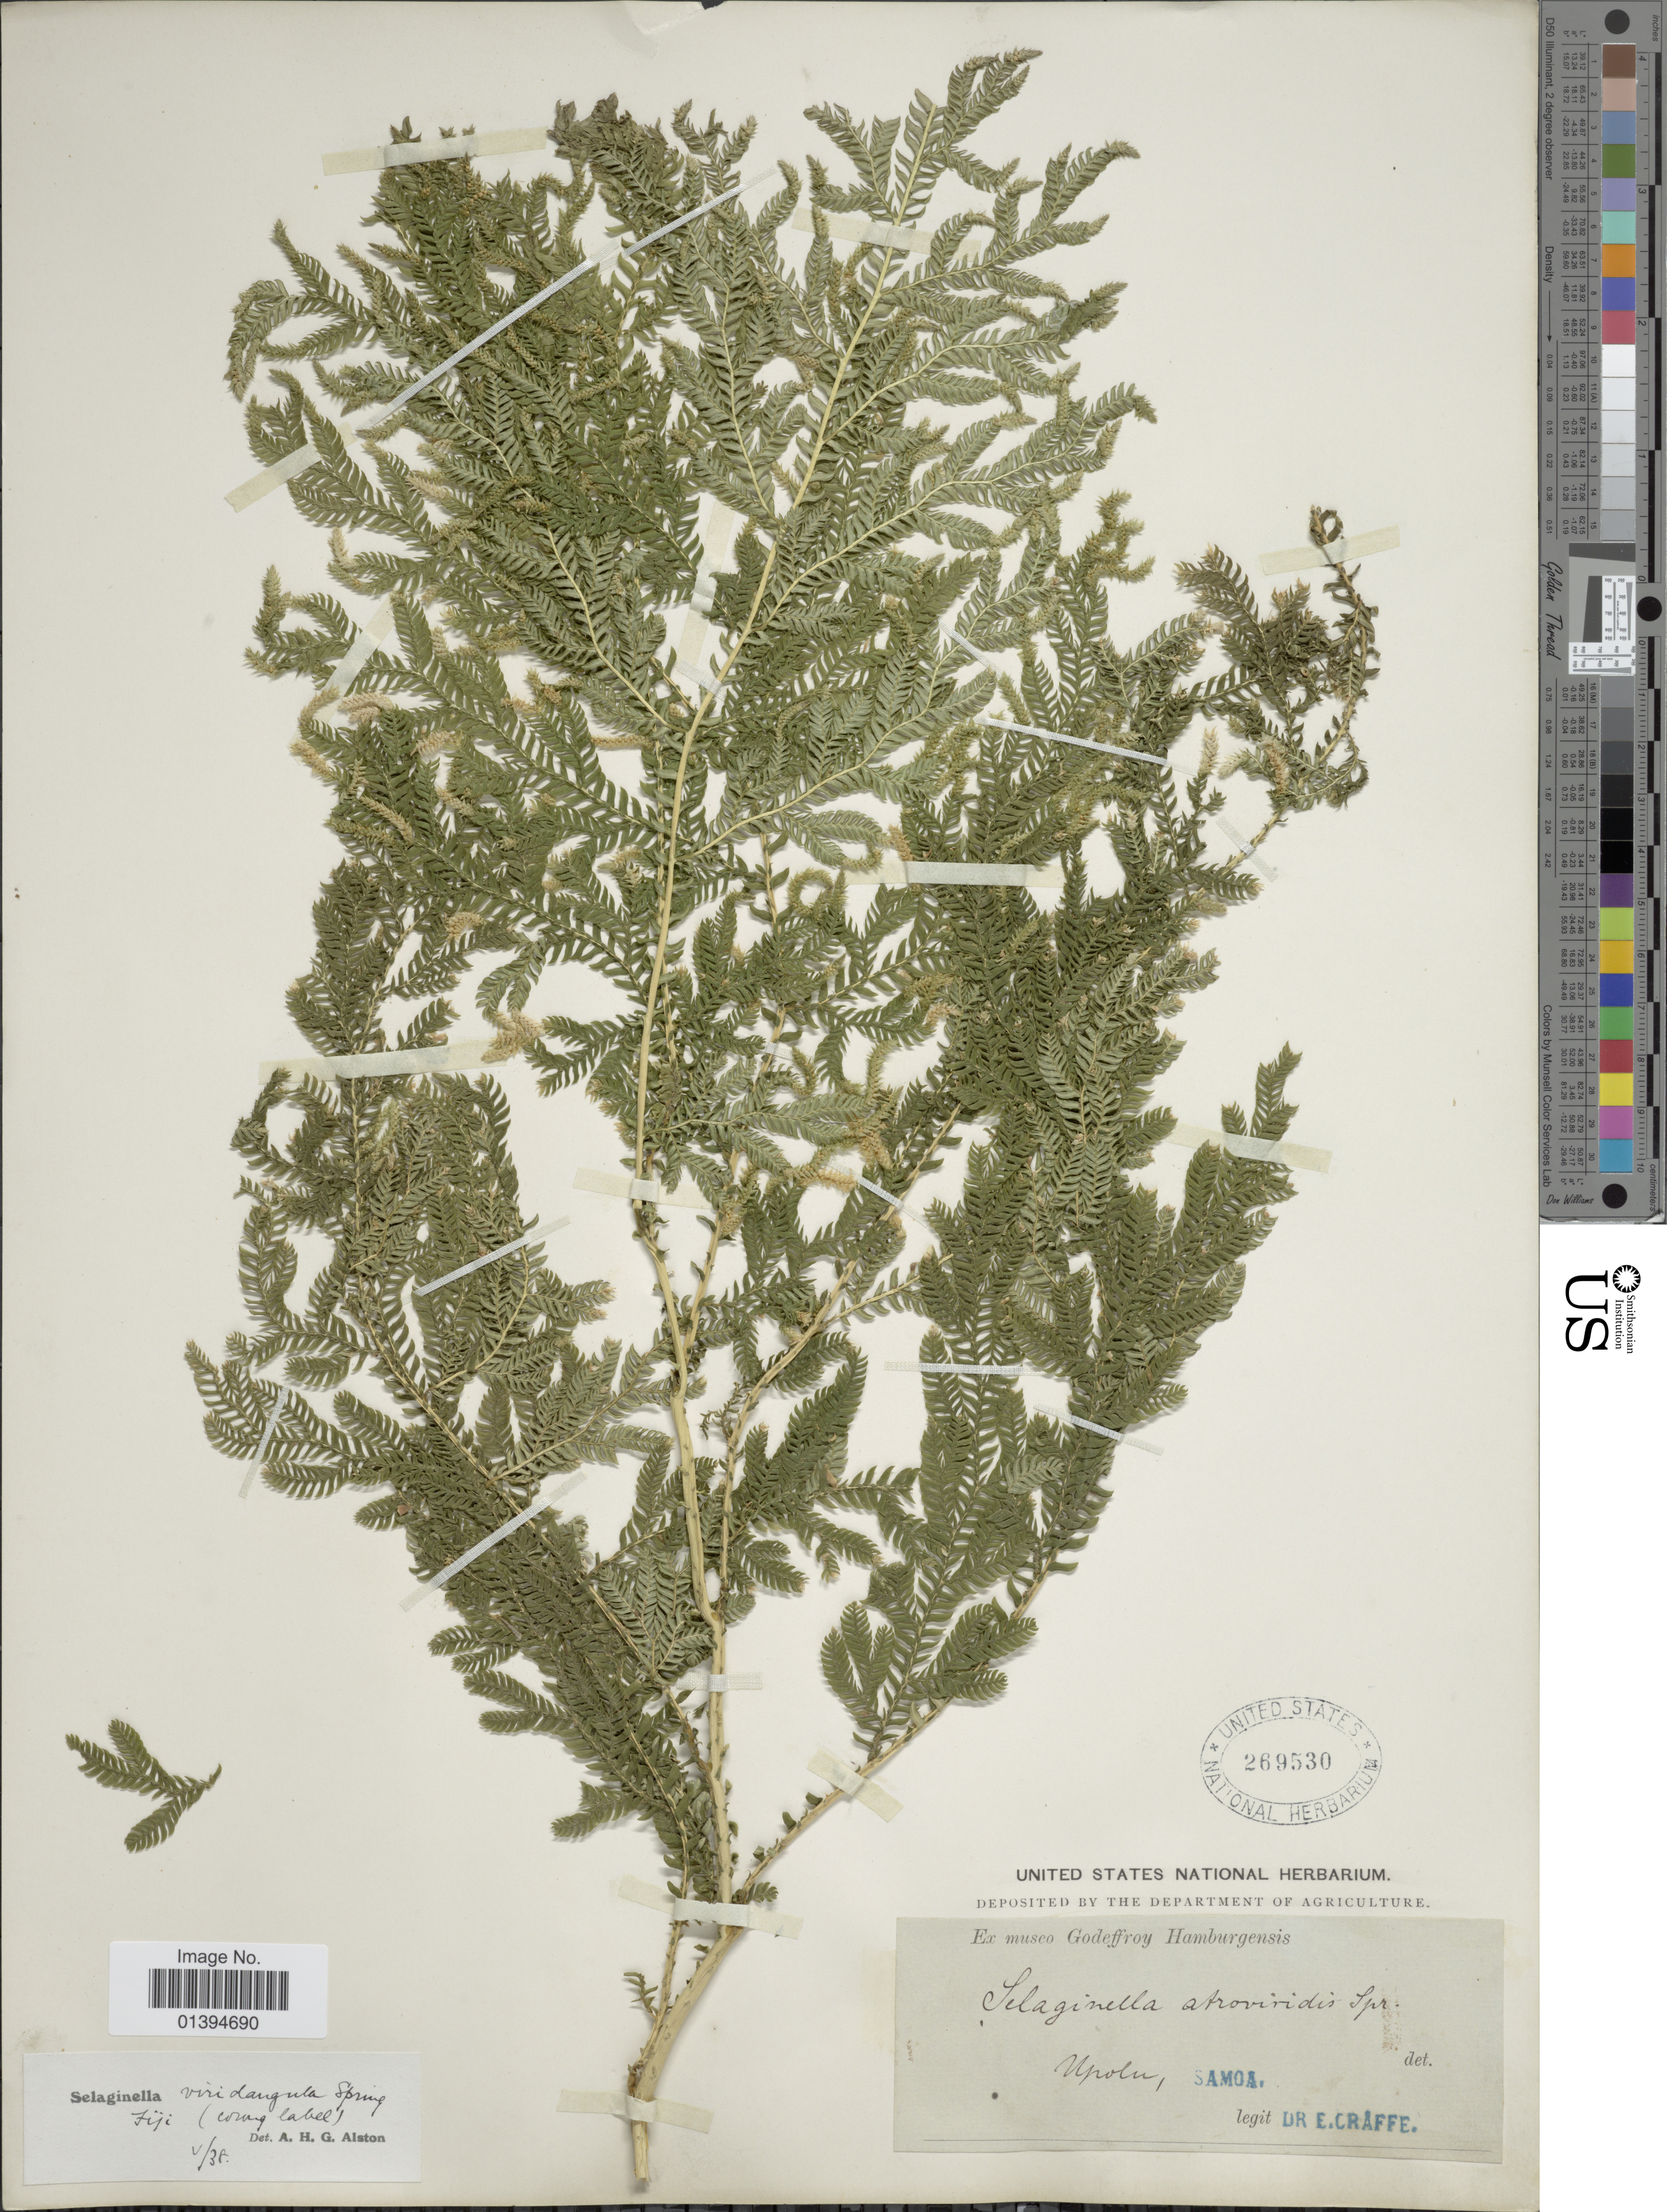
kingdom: Plantae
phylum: Tracheophyta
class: Lycopodiopsida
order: Selaginellales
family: Selaginellaceae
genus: Selaginella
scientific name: Selaginella viridangula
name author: Spring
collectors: E. Cråffe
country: Samoa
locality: Upolu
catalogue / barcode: US 269530